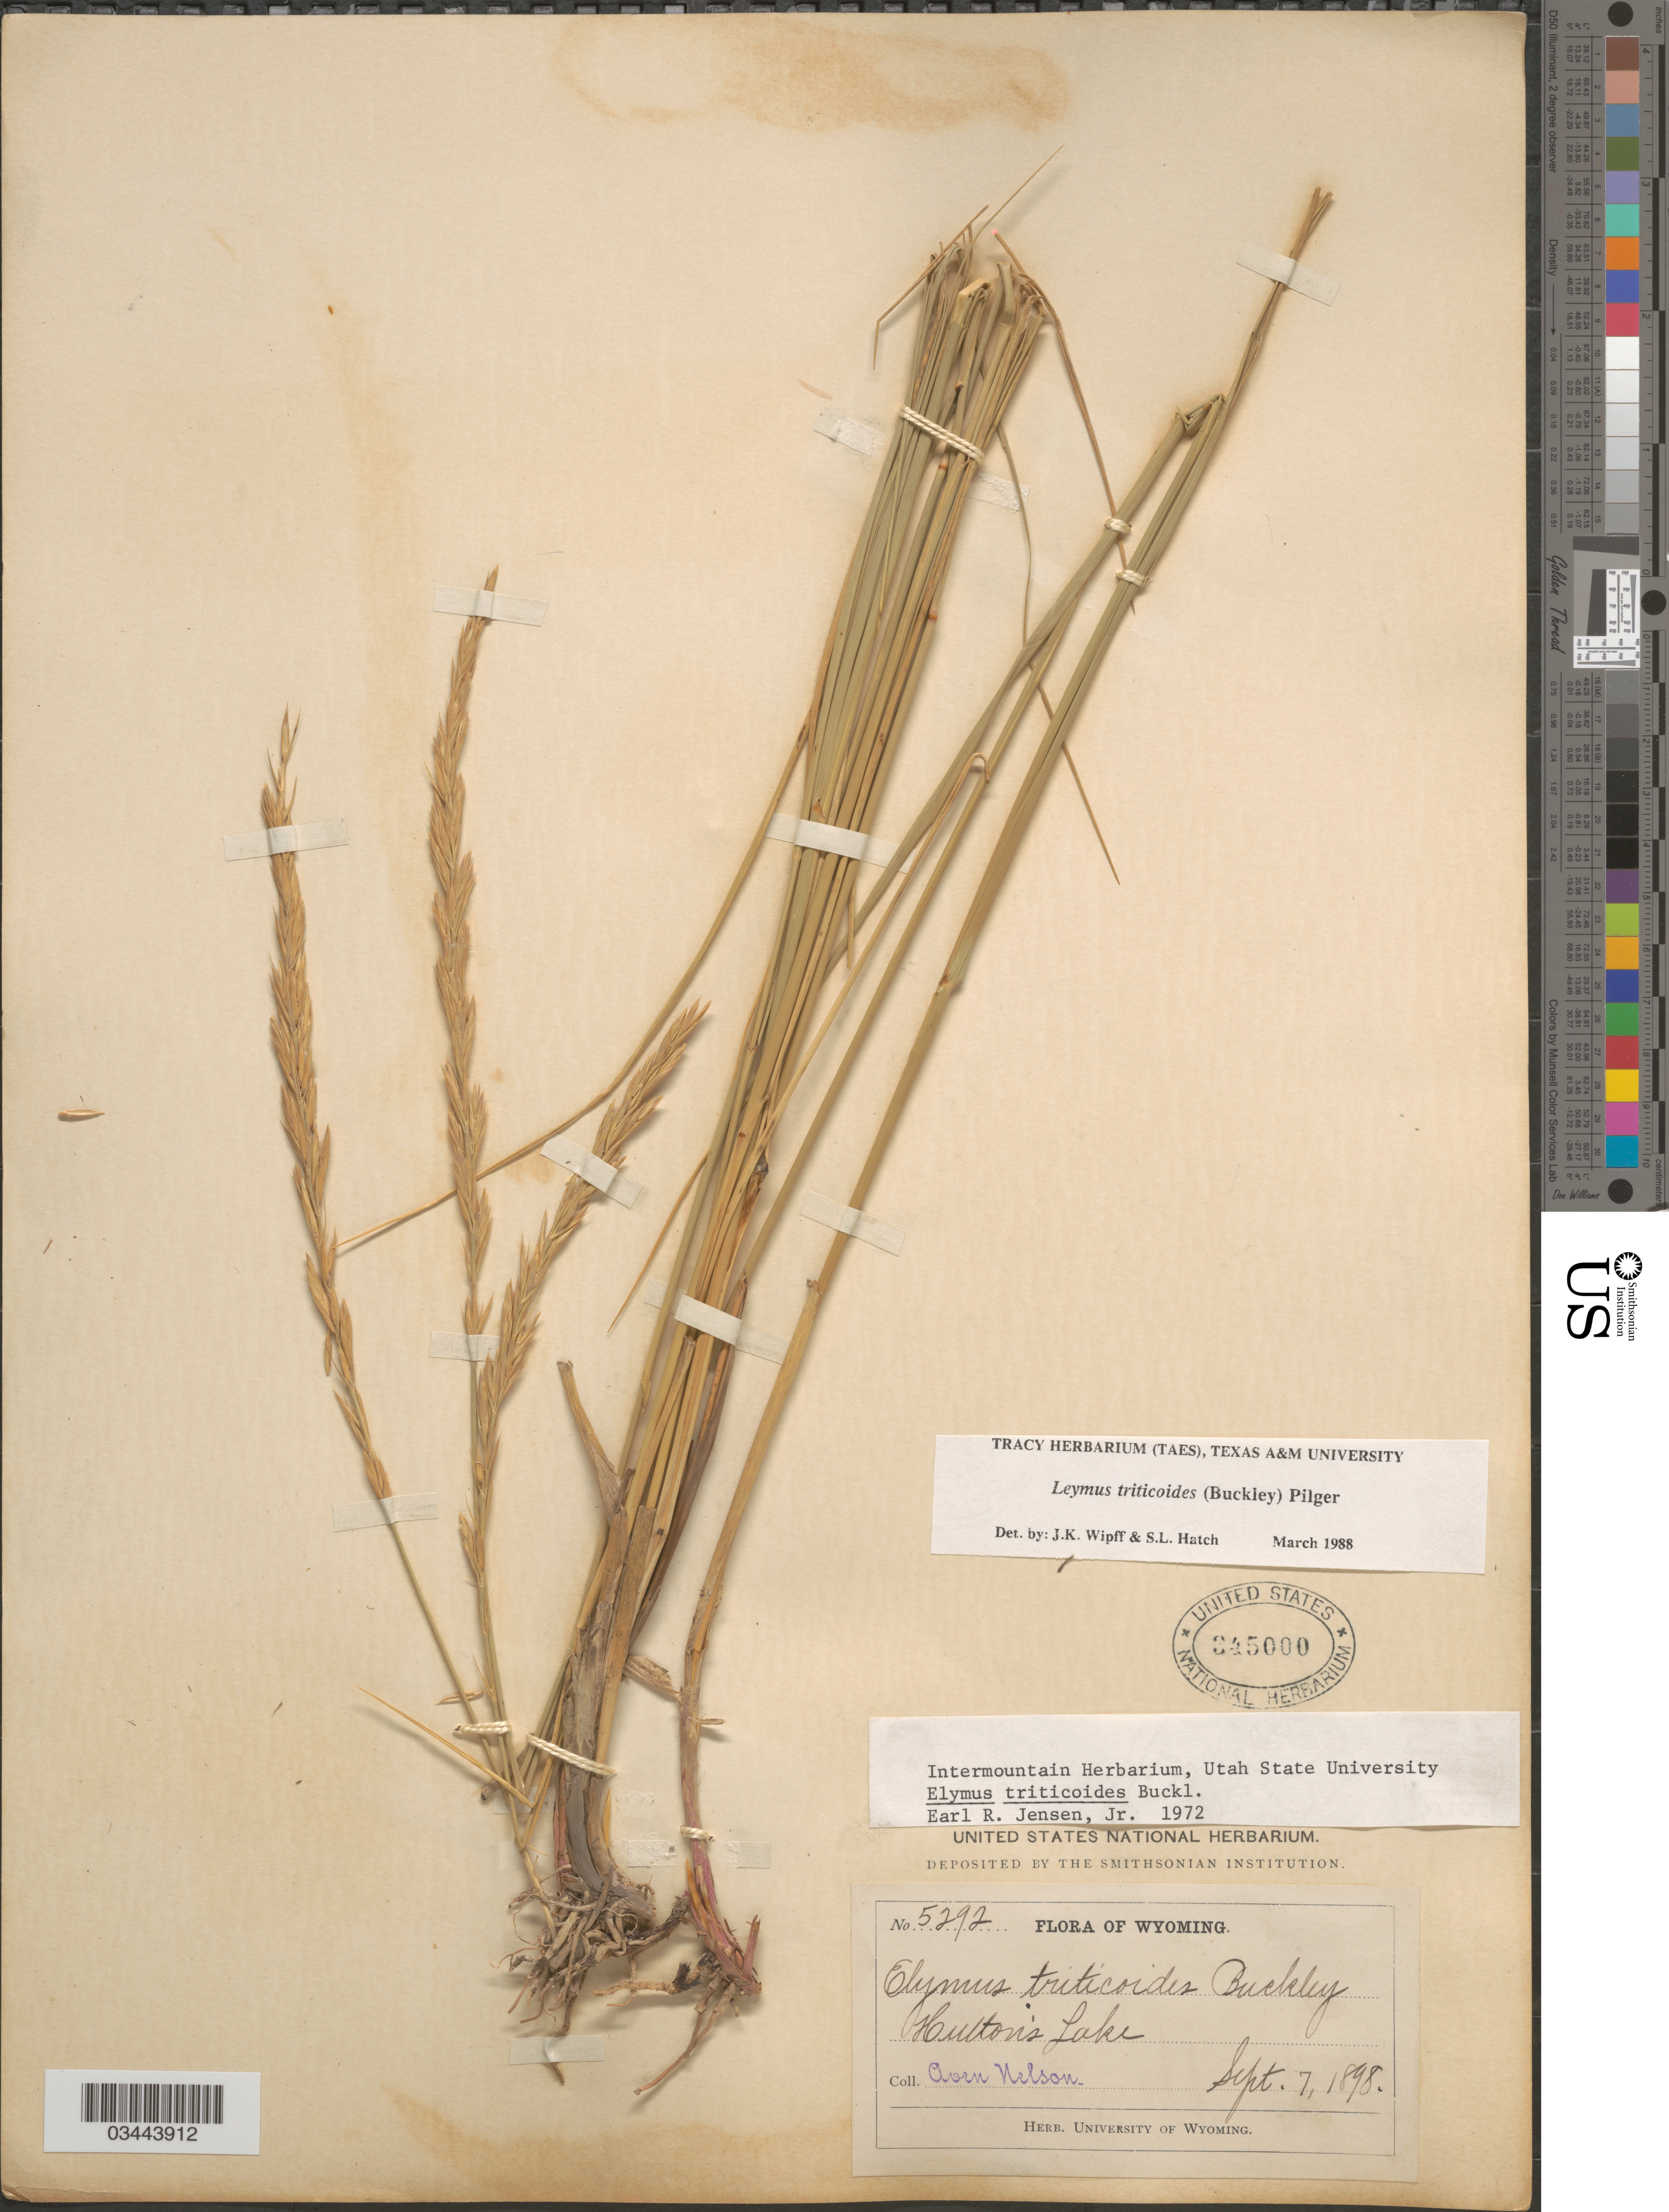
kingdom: Plantae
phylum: Tracheophyta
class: Liliopsida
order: Poales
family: Poaceae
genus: Leymus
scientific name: Leymus triticoides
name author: (Buckley) Pilg.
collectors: A. Nelson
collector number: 5292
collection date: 1898-09-07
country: United States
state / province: Wyoming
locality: Hulton's Lake.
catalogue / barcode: US 345000